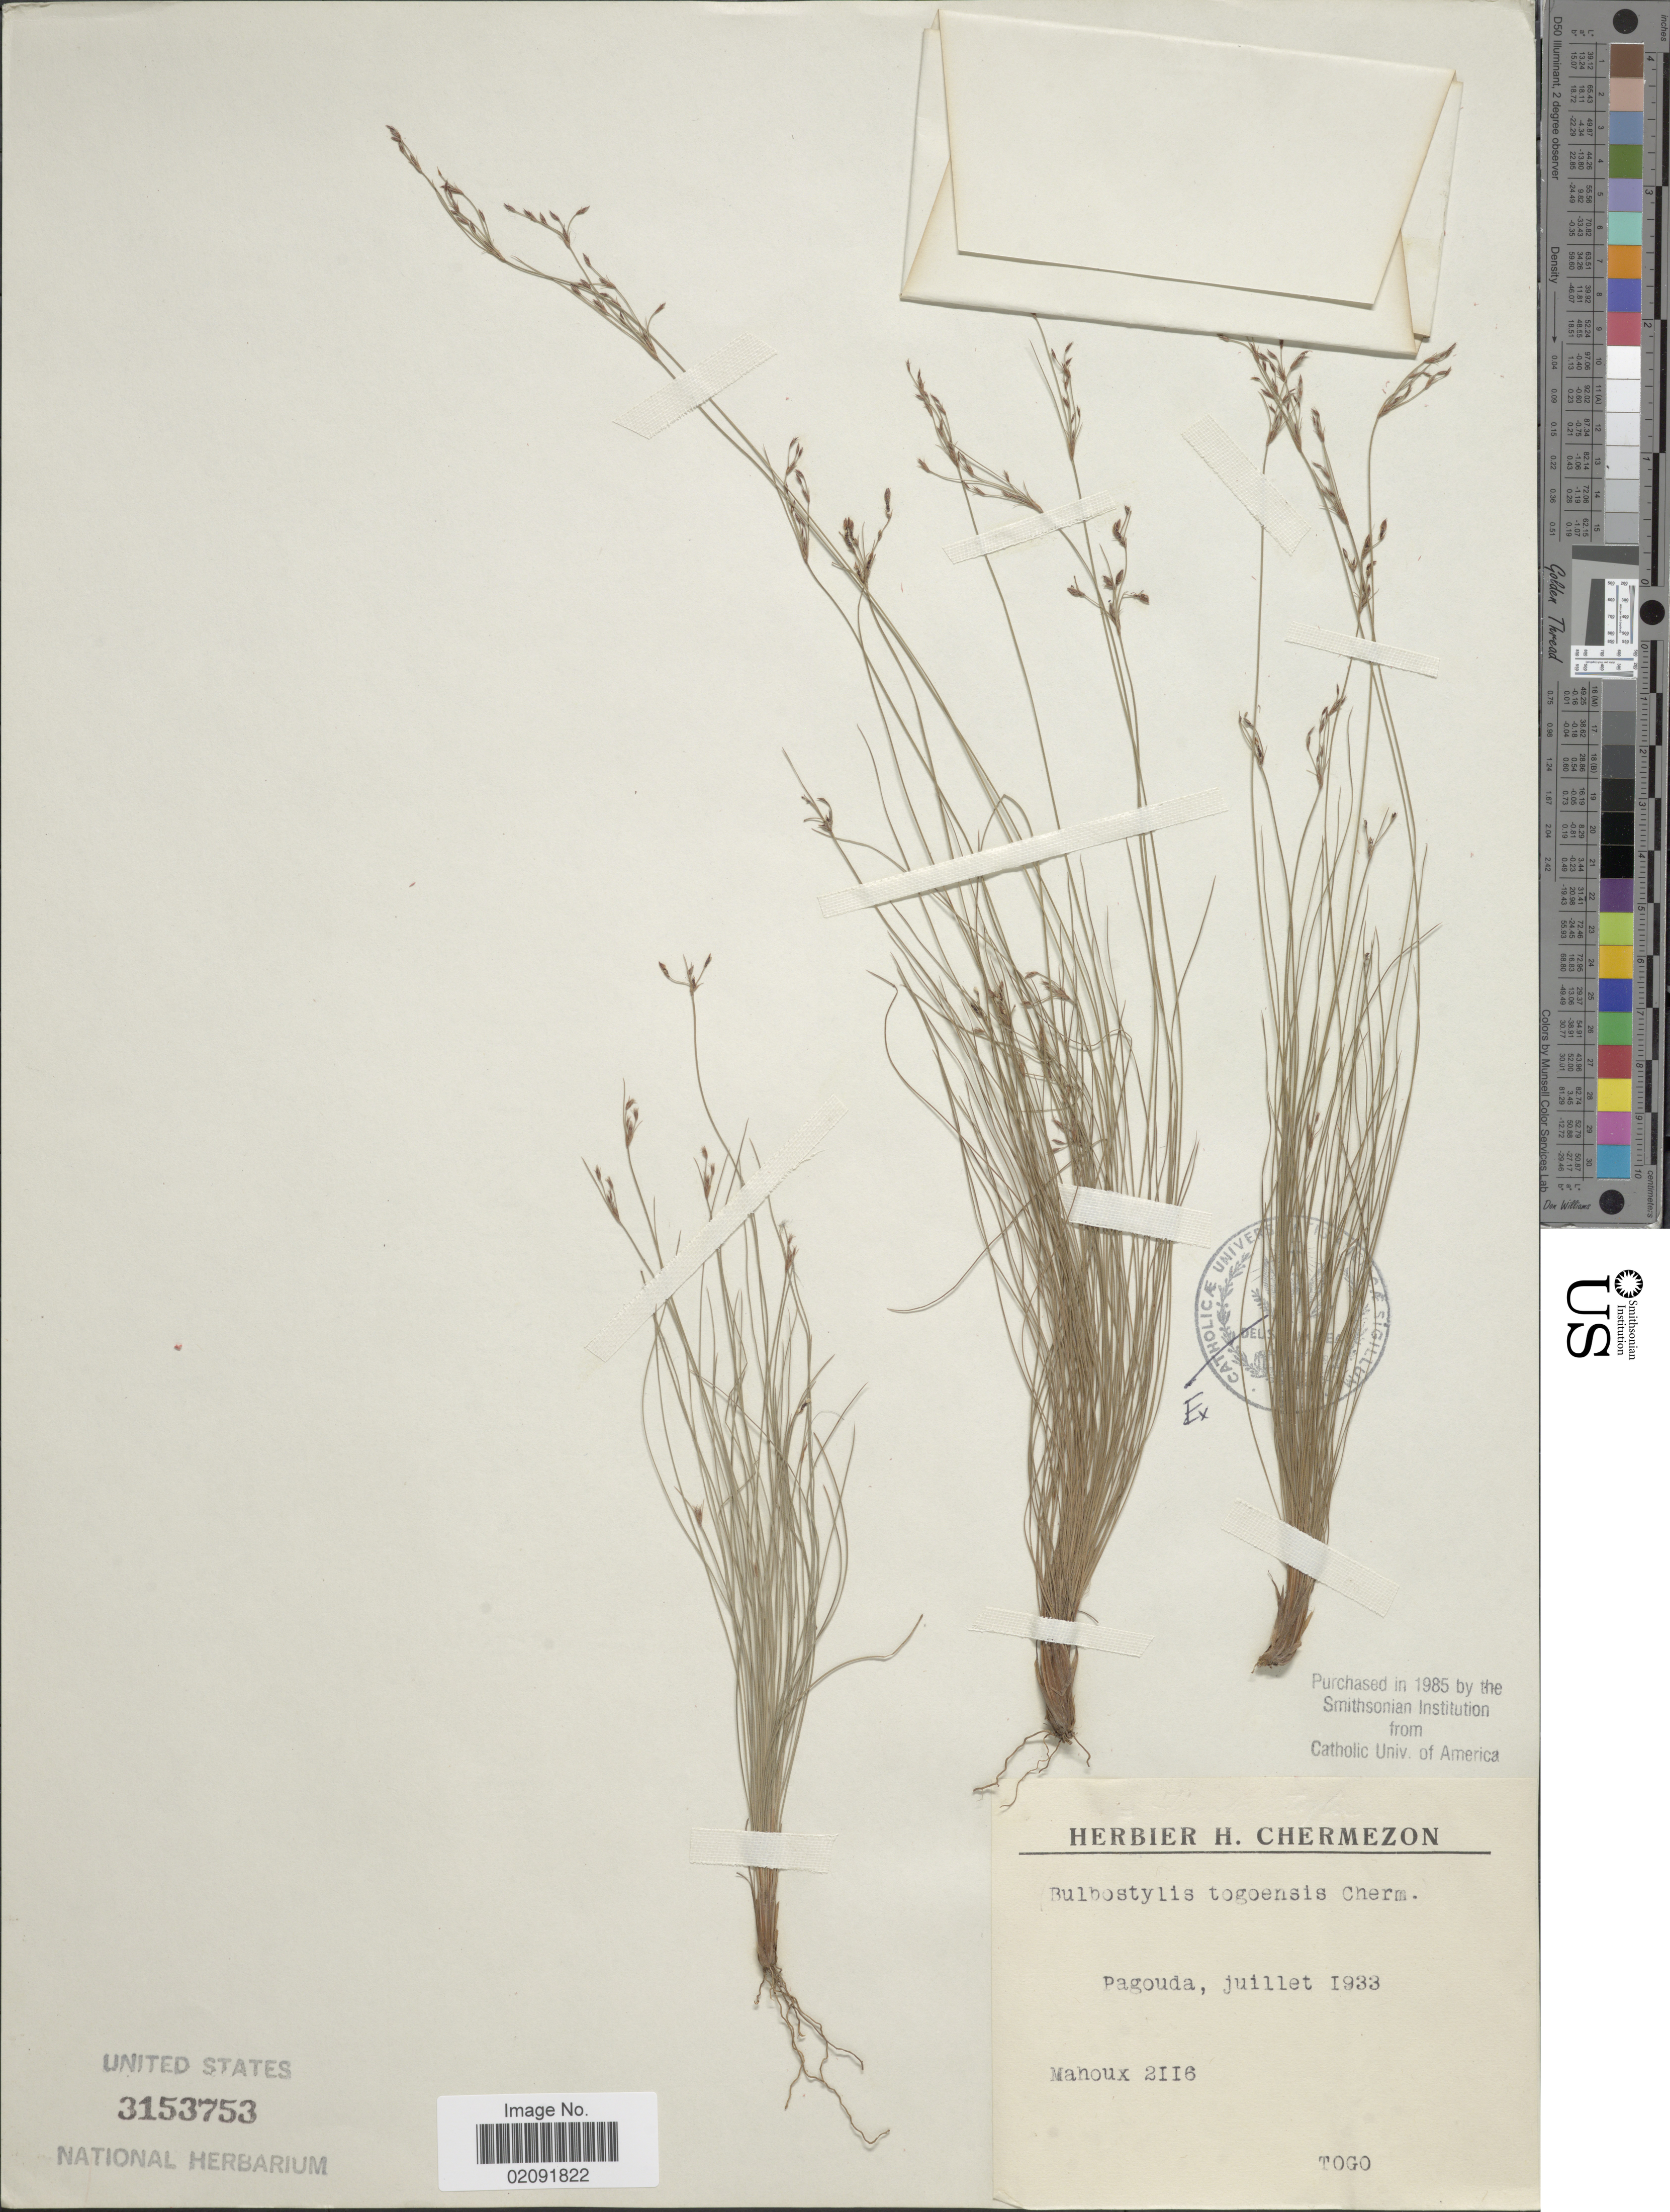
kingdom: Plantae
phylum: Tracheophyta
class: Liliopsida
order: Poales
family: Cyperaceae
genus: Bulbostylis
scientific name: Bulbostylis togoensis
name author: Cherm.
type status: Syntype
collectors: P. Mahoux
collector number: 2116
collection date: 1933-07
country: Togo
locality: Pagouda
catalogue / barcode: US 3153753